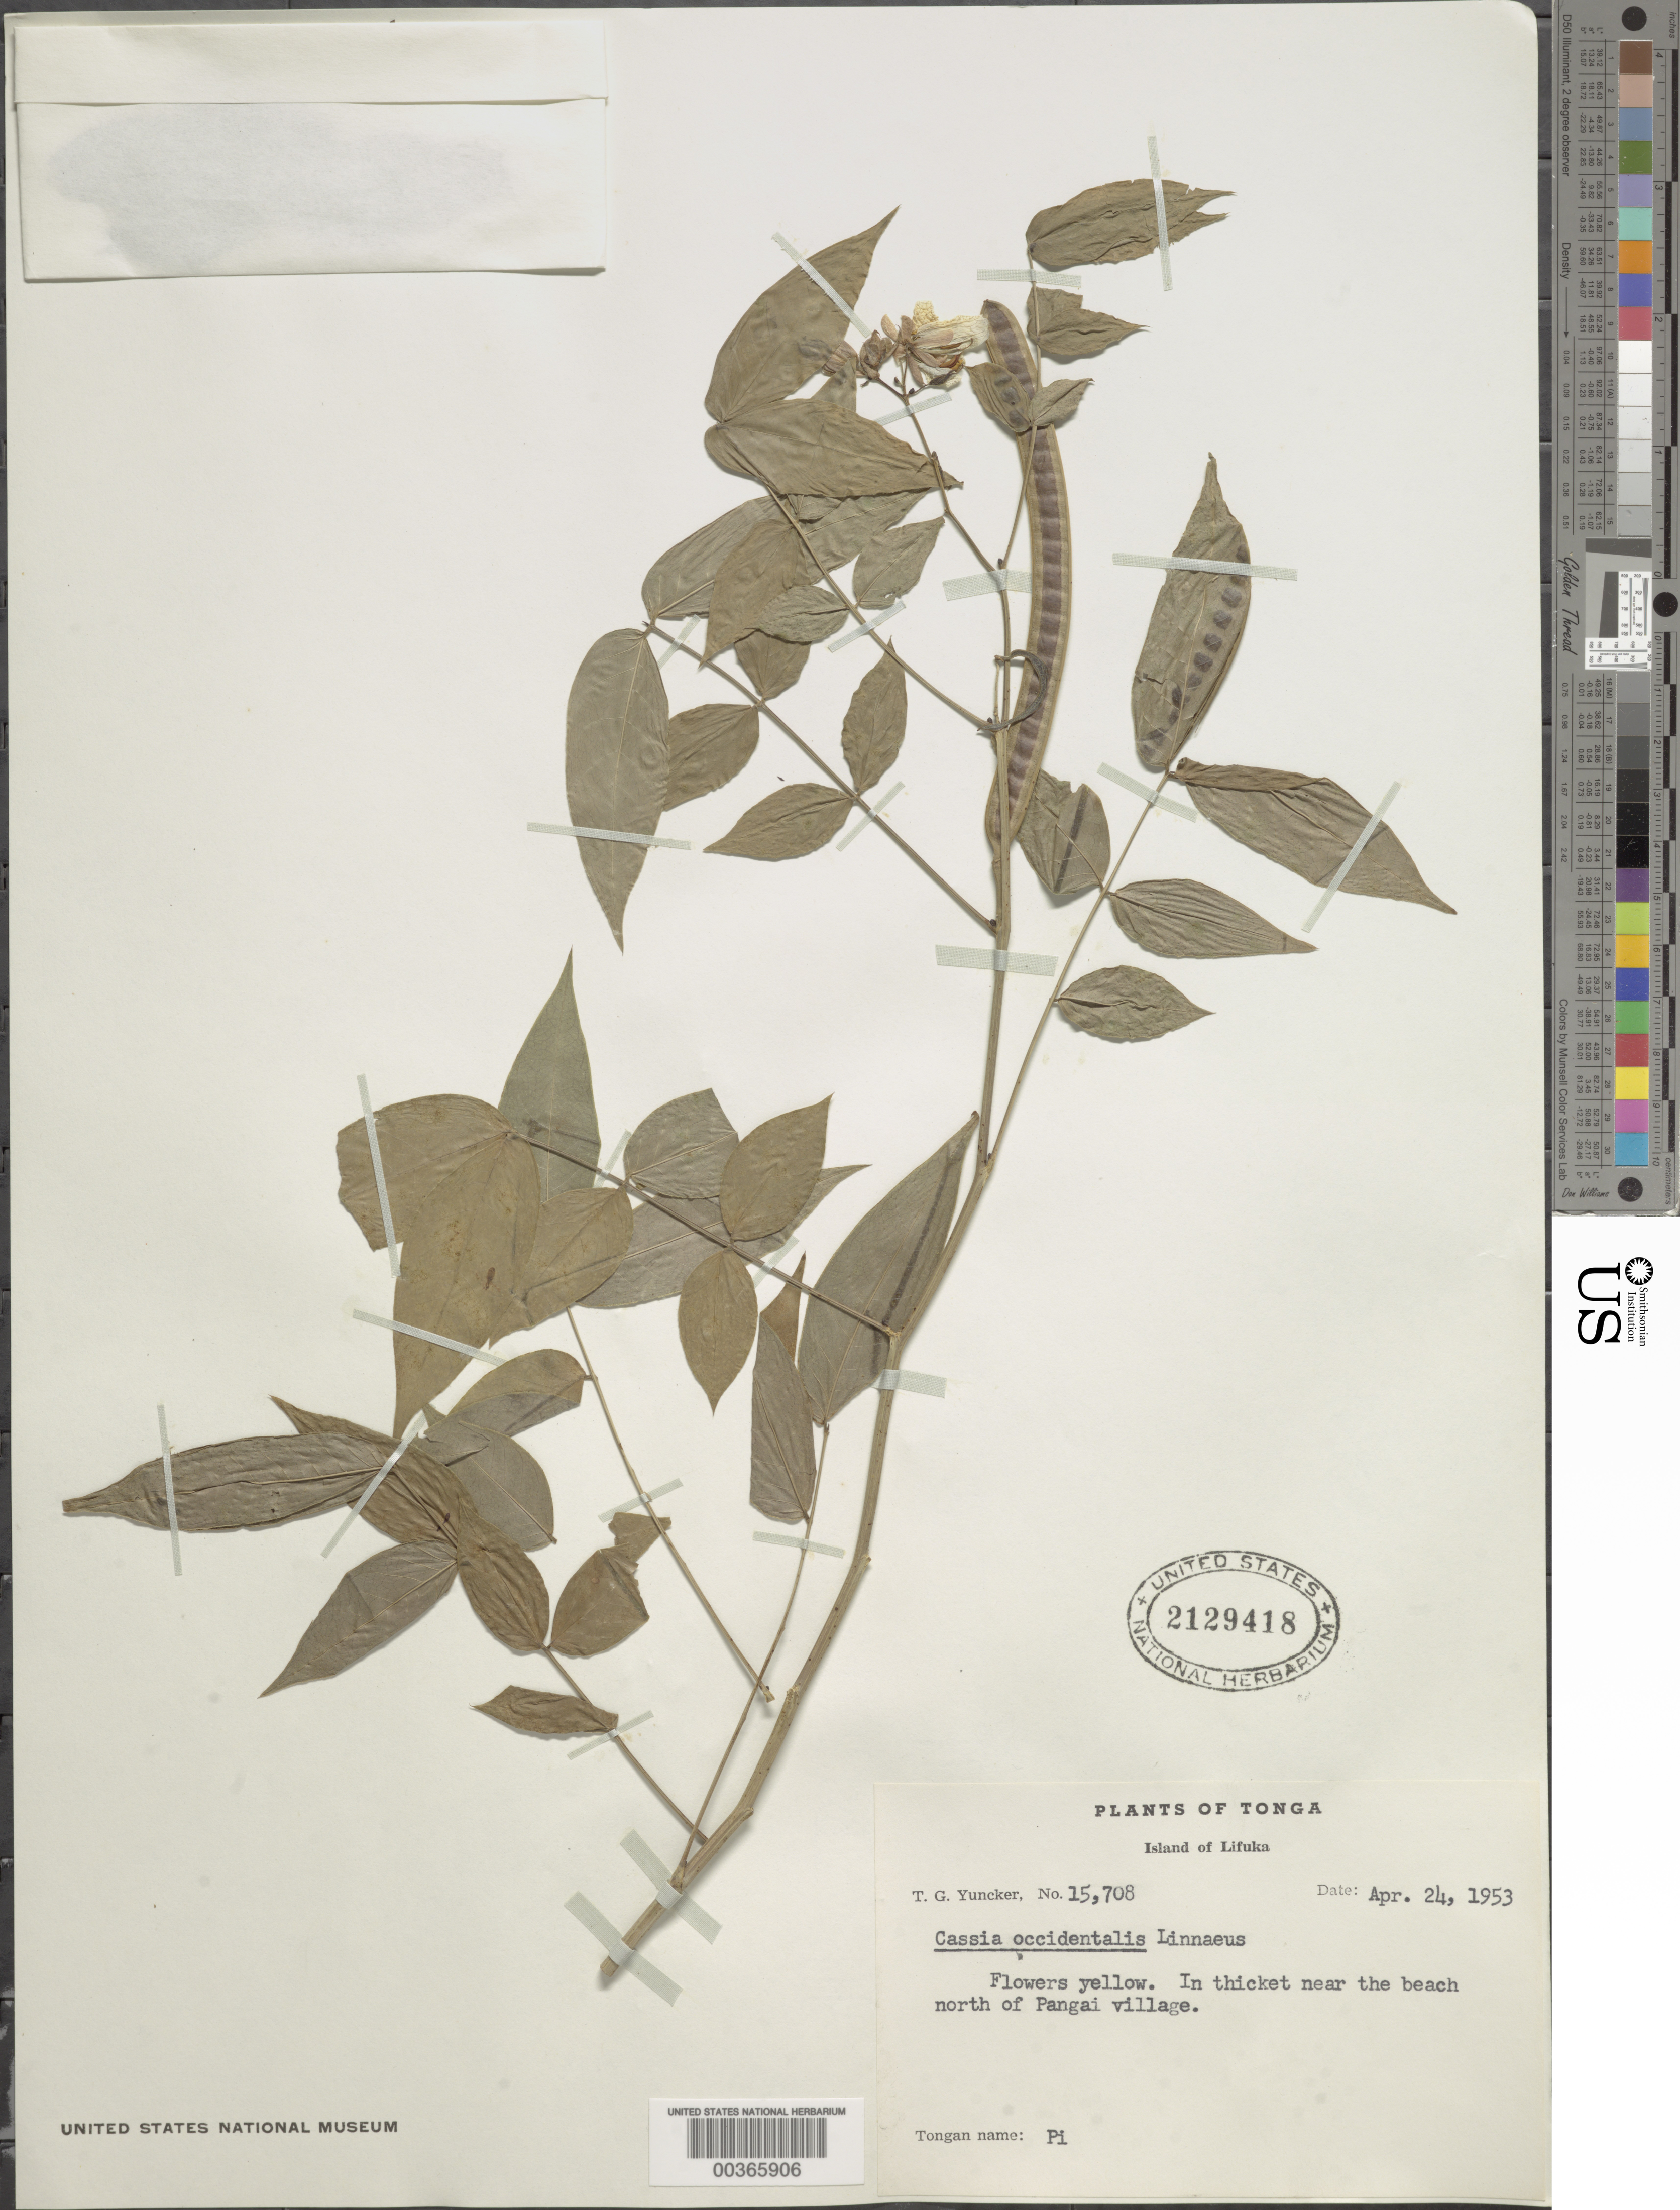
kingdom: Plantae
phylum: Tracheophyta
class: Magnoliopsida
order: Fabales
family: Fabaceae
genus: Senna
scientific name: Senna occidentalis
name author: (L.) Link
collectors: T. G. Yuncker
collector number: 15708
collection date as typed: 24 Apr 1953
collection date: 1953-04-24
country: Tonga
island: Lifuka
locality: Lifuka i.; near the beach n of pangai village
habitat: In thicket near the beach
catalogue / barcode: US 2129418